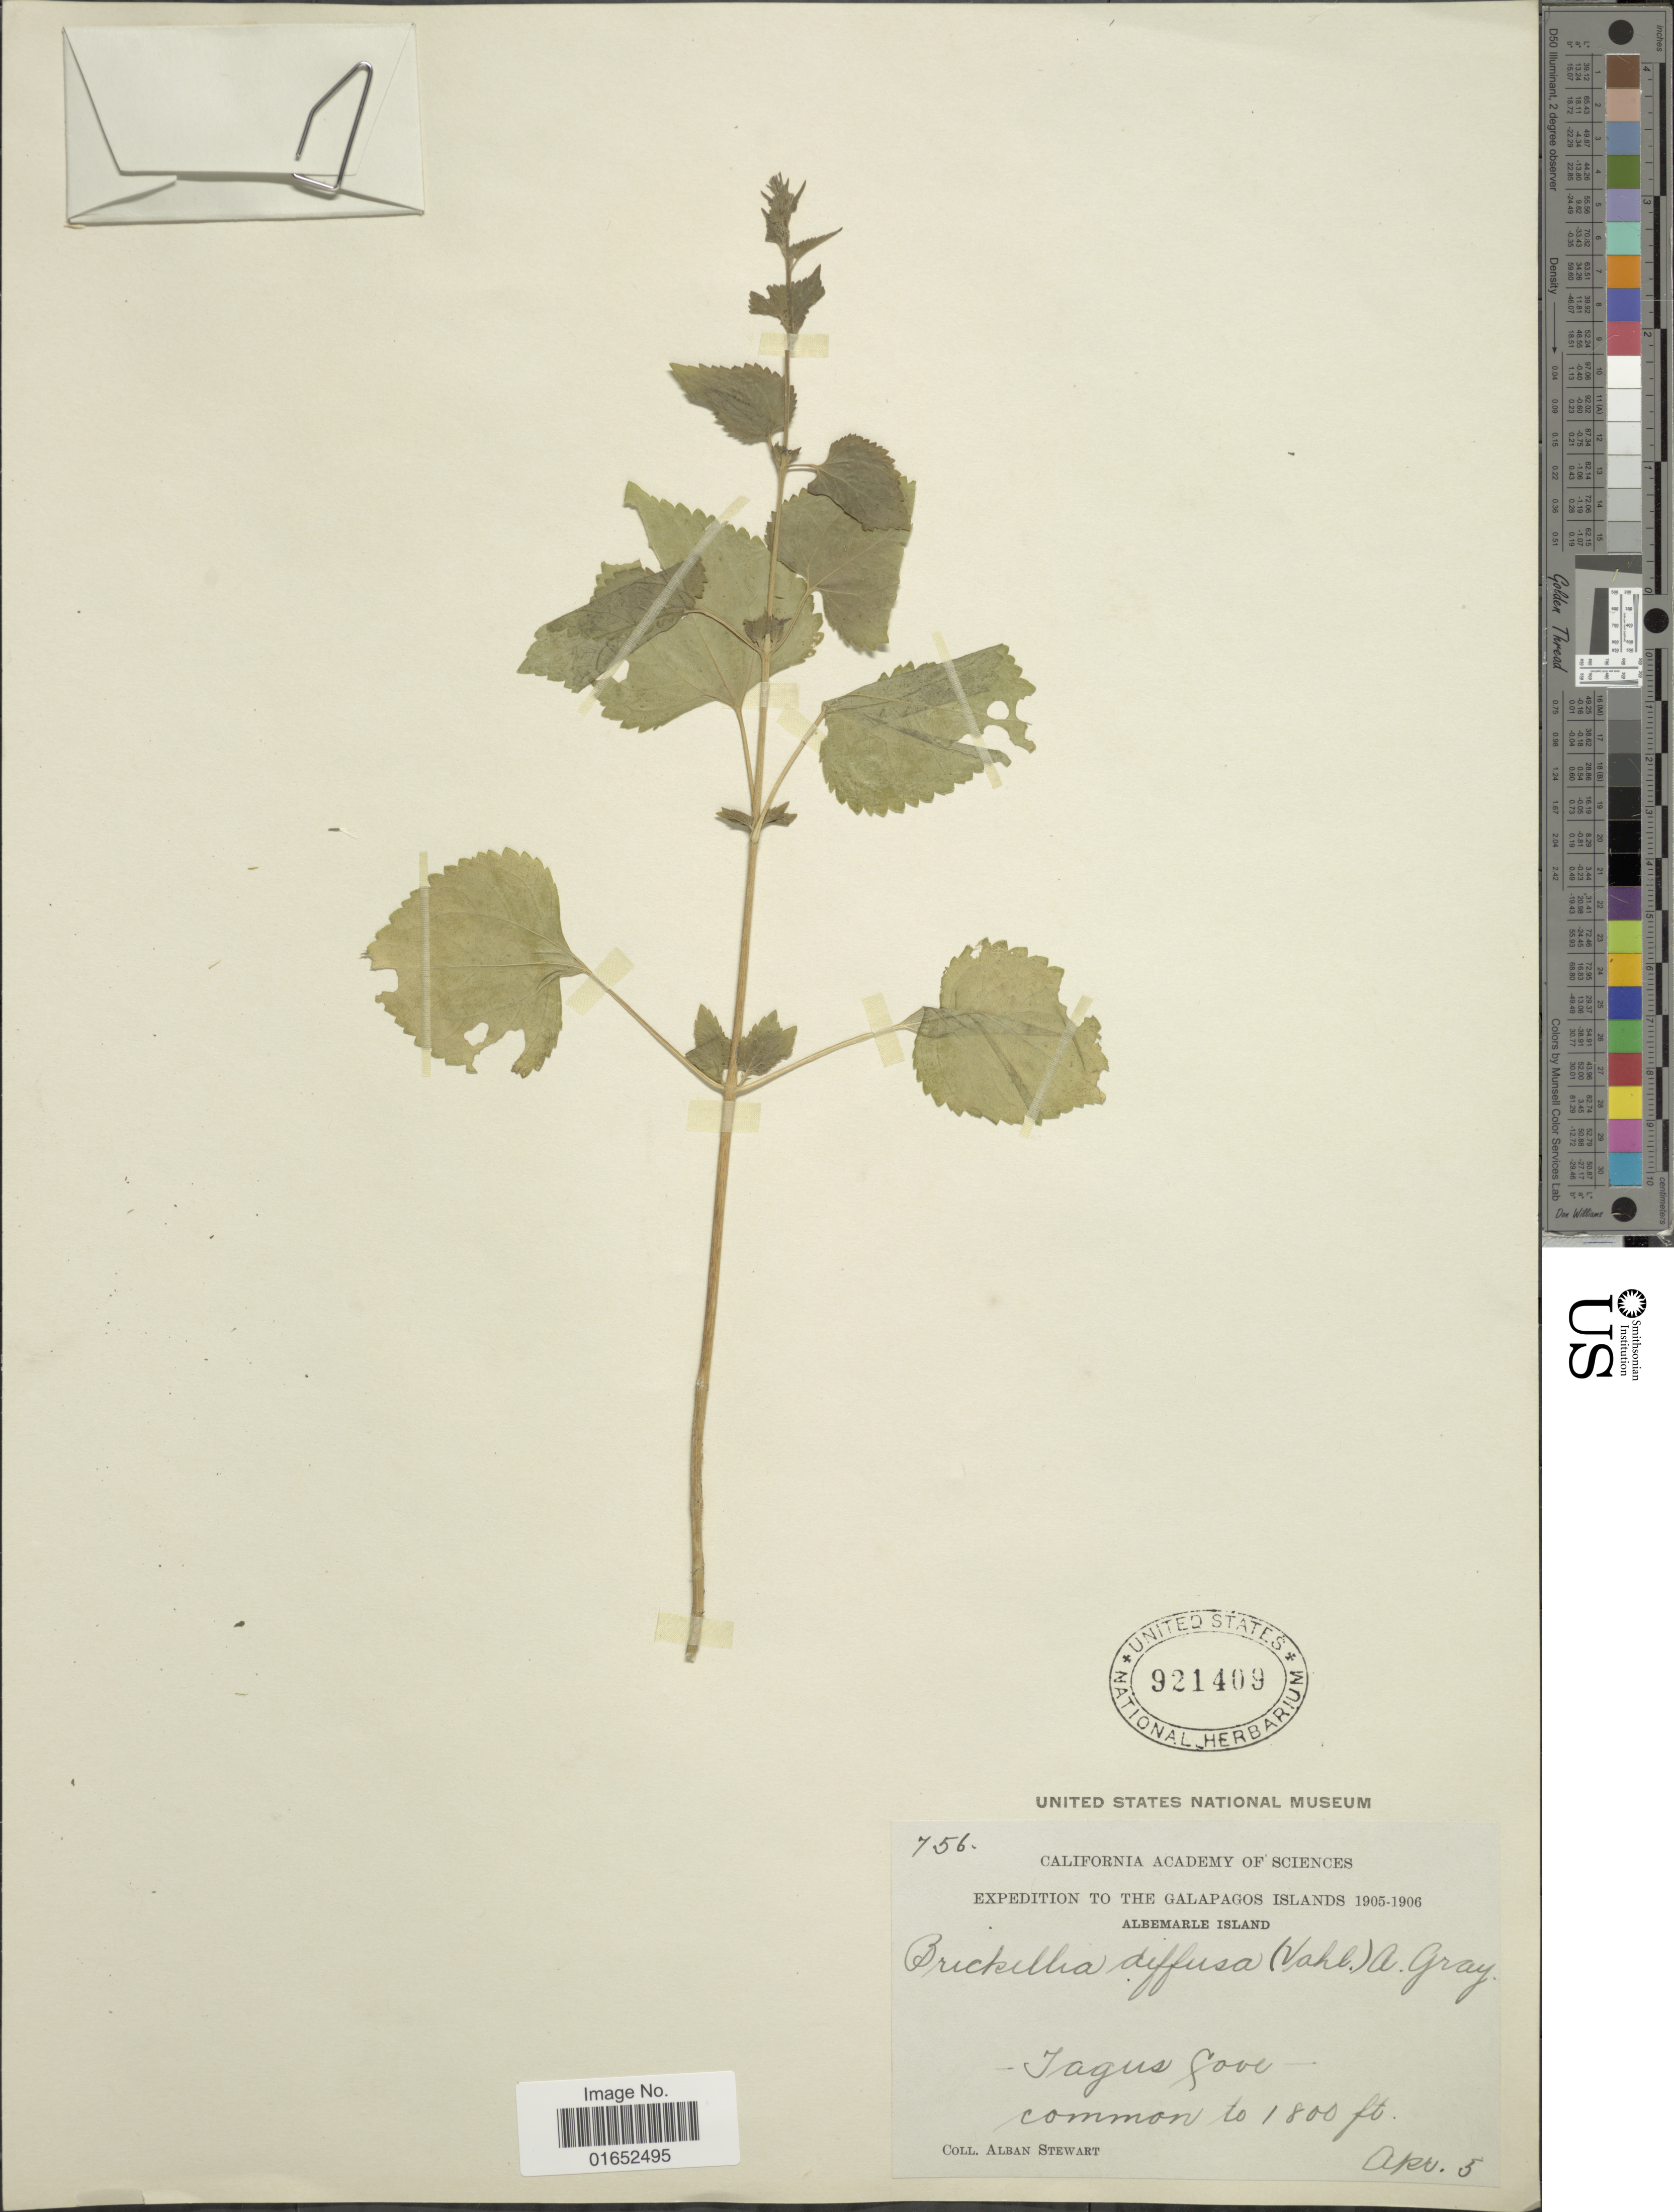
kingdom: Plantae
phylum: Tracheophyta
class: Magnoliopsida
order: Asterales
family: Asteraceae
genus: Brickellia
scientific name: Brickellia diffusa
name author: (Vahl) A. Gray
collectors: A. Stewart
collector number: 756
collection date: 1905-04-05/1906-04-05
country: Ecuador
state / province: Colón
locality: The Galapagos Islands, Jagus Gove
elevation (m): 549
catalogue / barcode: US 921409